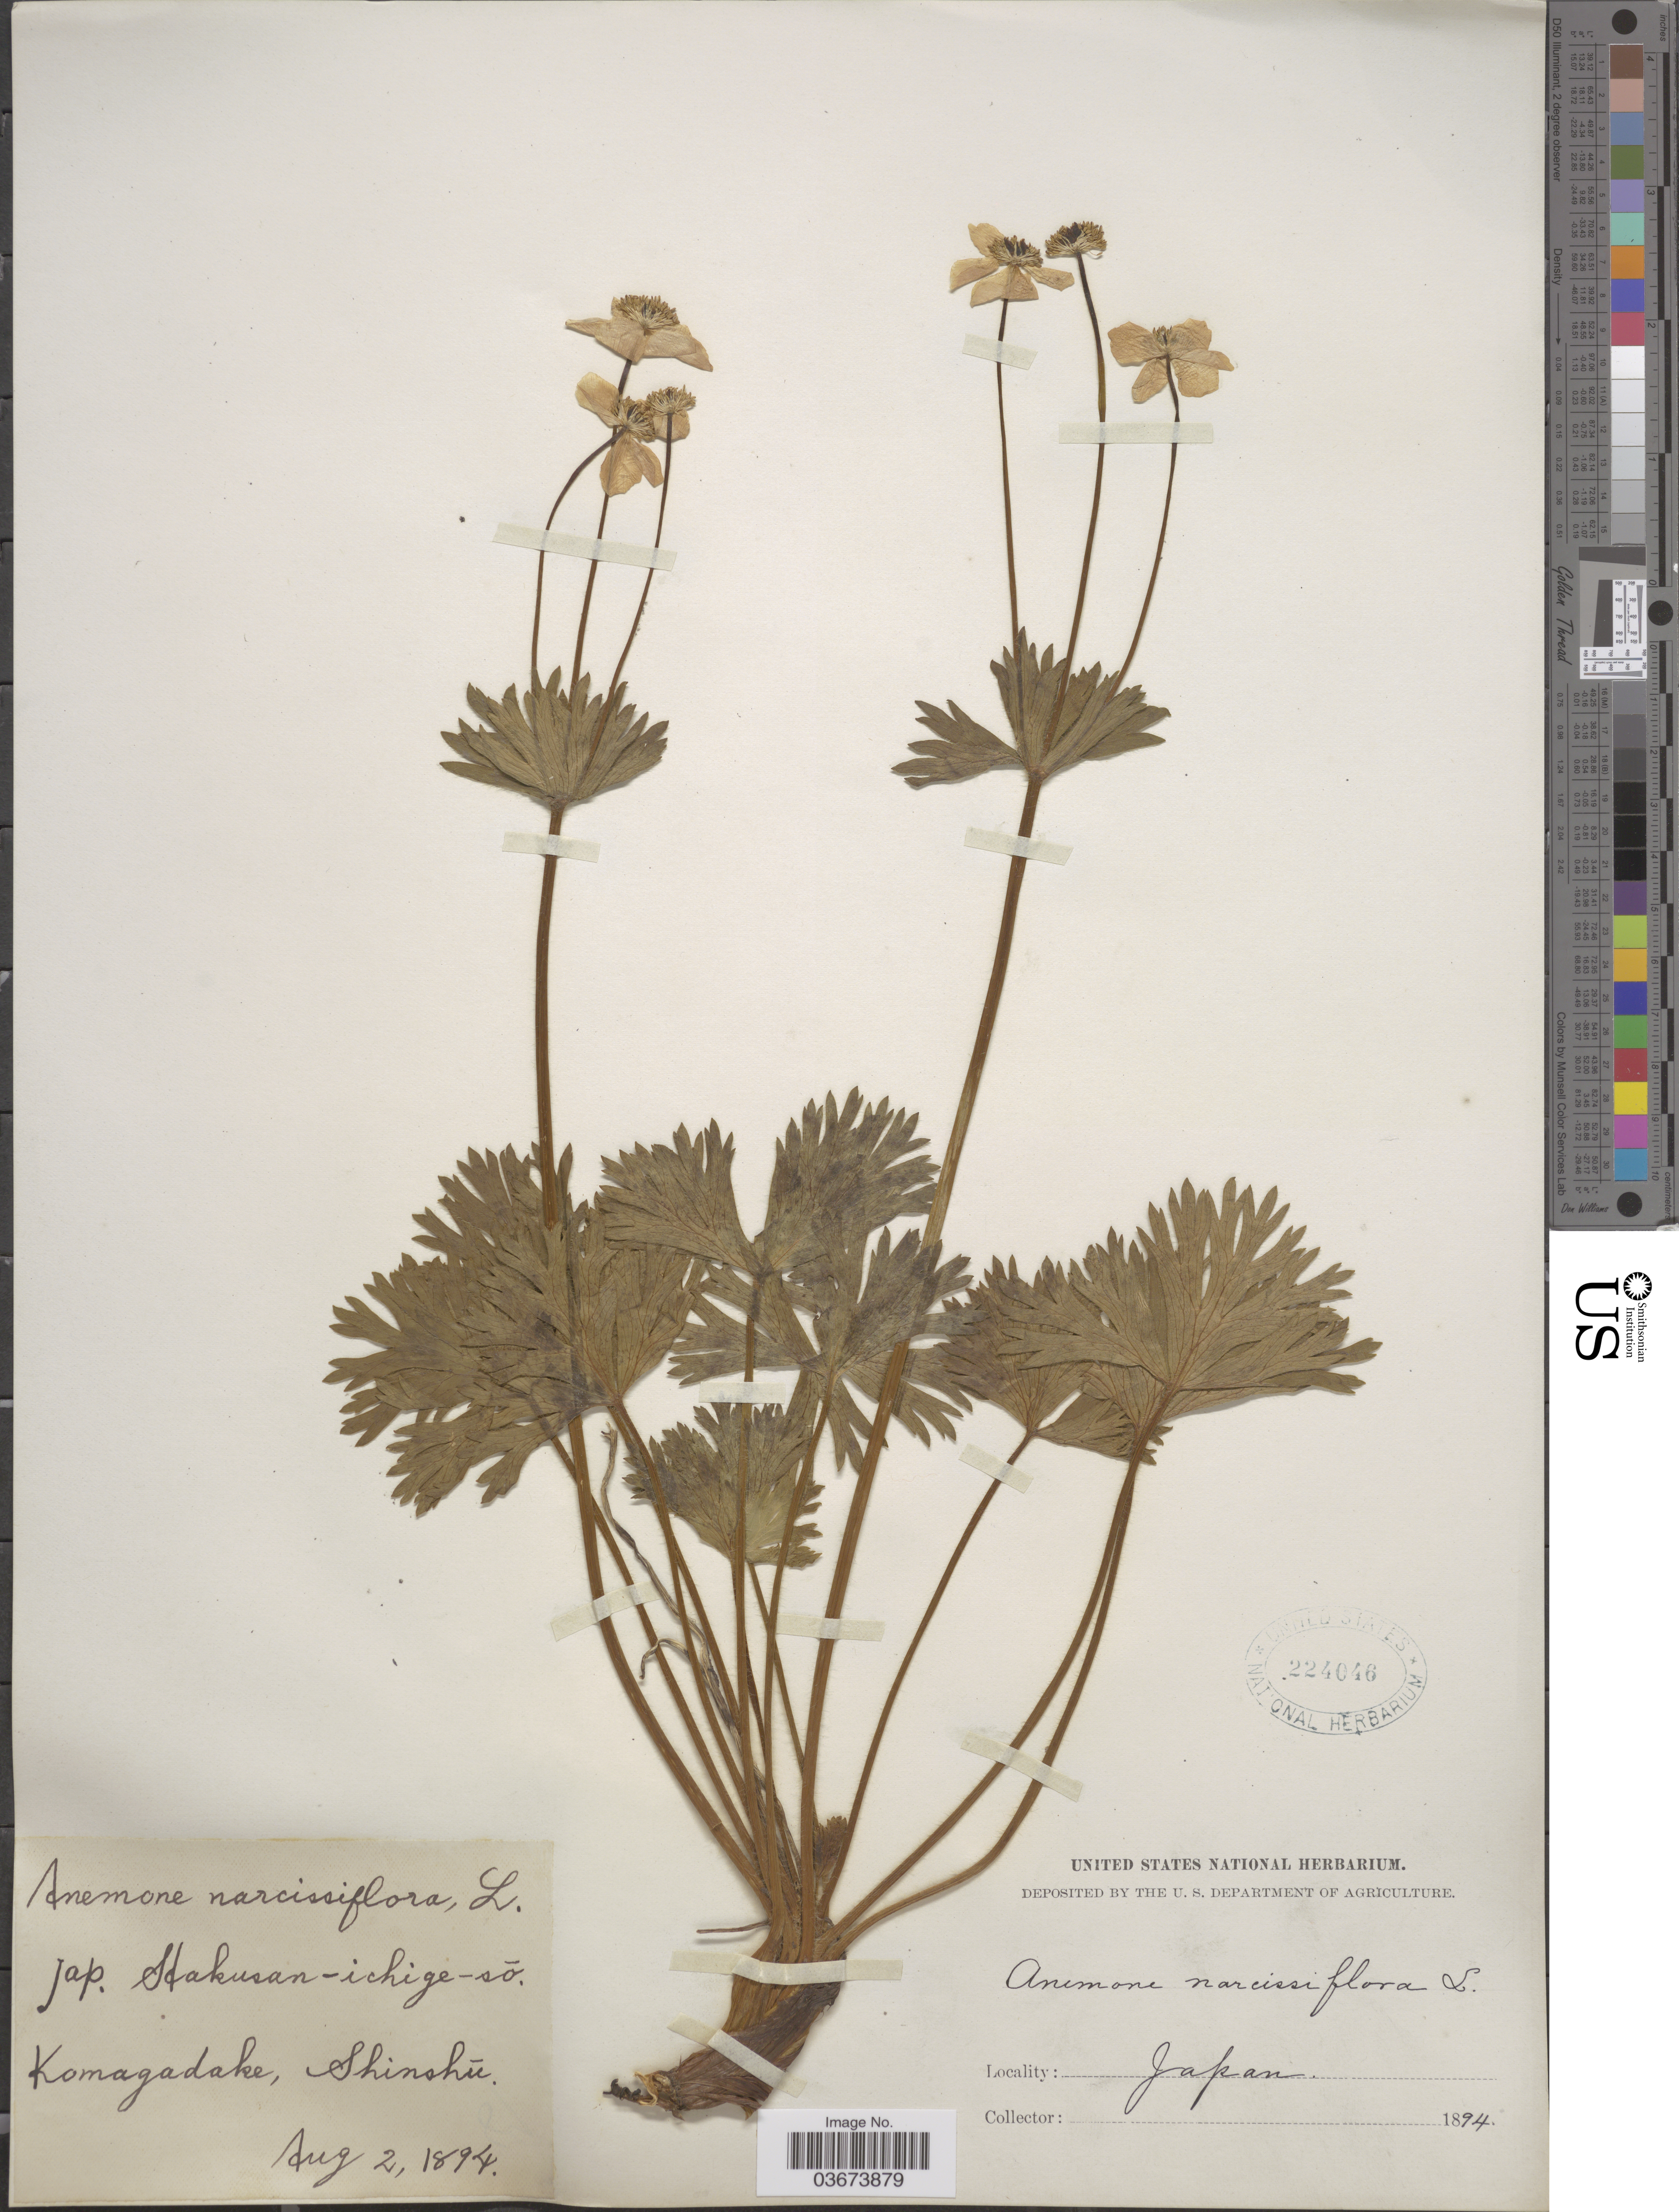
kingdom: Plantae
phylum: Tracheophyta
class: Magnoliopsida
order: Ranunculales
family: Ranunculaceae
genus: Anemone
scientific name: Anemone narcissiflora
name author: L.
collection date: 1894-08-02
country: Japan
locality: Komagadake, Shinshu.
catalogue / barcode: US 224046